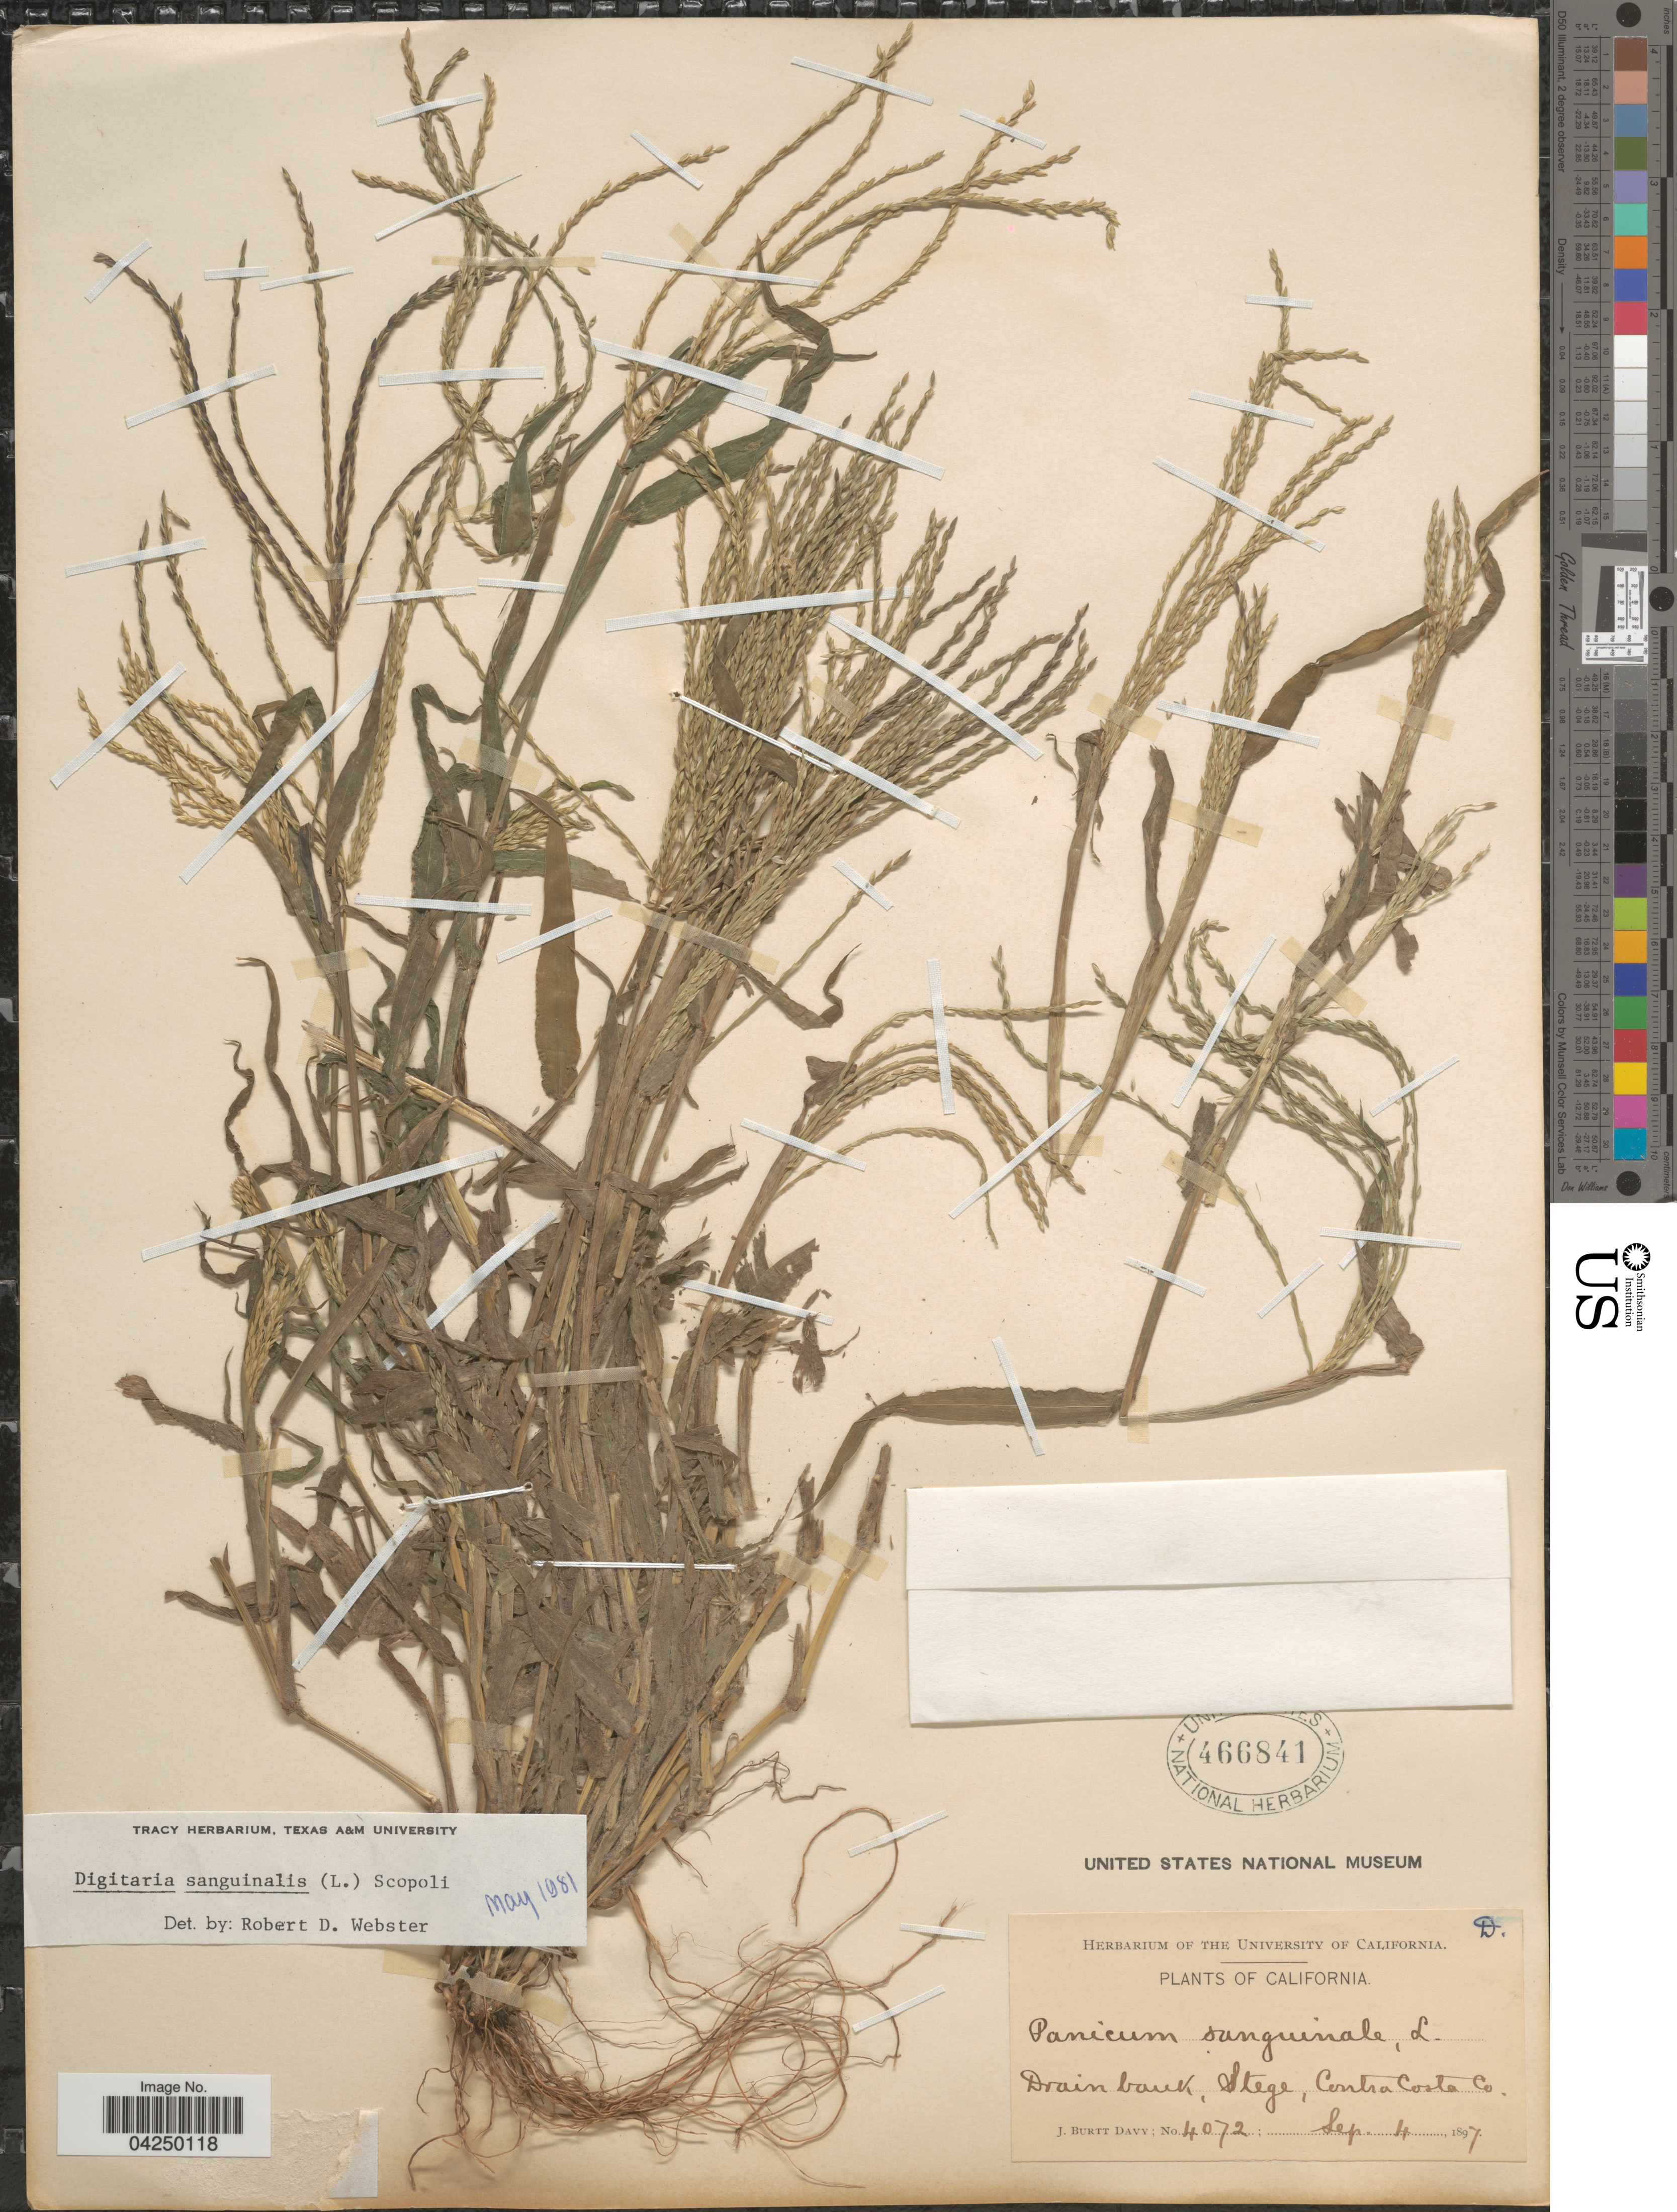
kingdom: Plantae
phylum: Tracheophyta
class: Liliopsida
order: Poales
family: Poaceae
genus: Digitaria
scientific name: Digitaria sanguinalis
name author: (L.) Scop.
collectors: J. Burtt Davy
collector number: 4072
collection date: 1897-09-04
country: United States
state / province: California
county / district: Contra Costa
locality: Drain bank, Stege, Contra Costa Co.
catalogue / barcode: US 466841